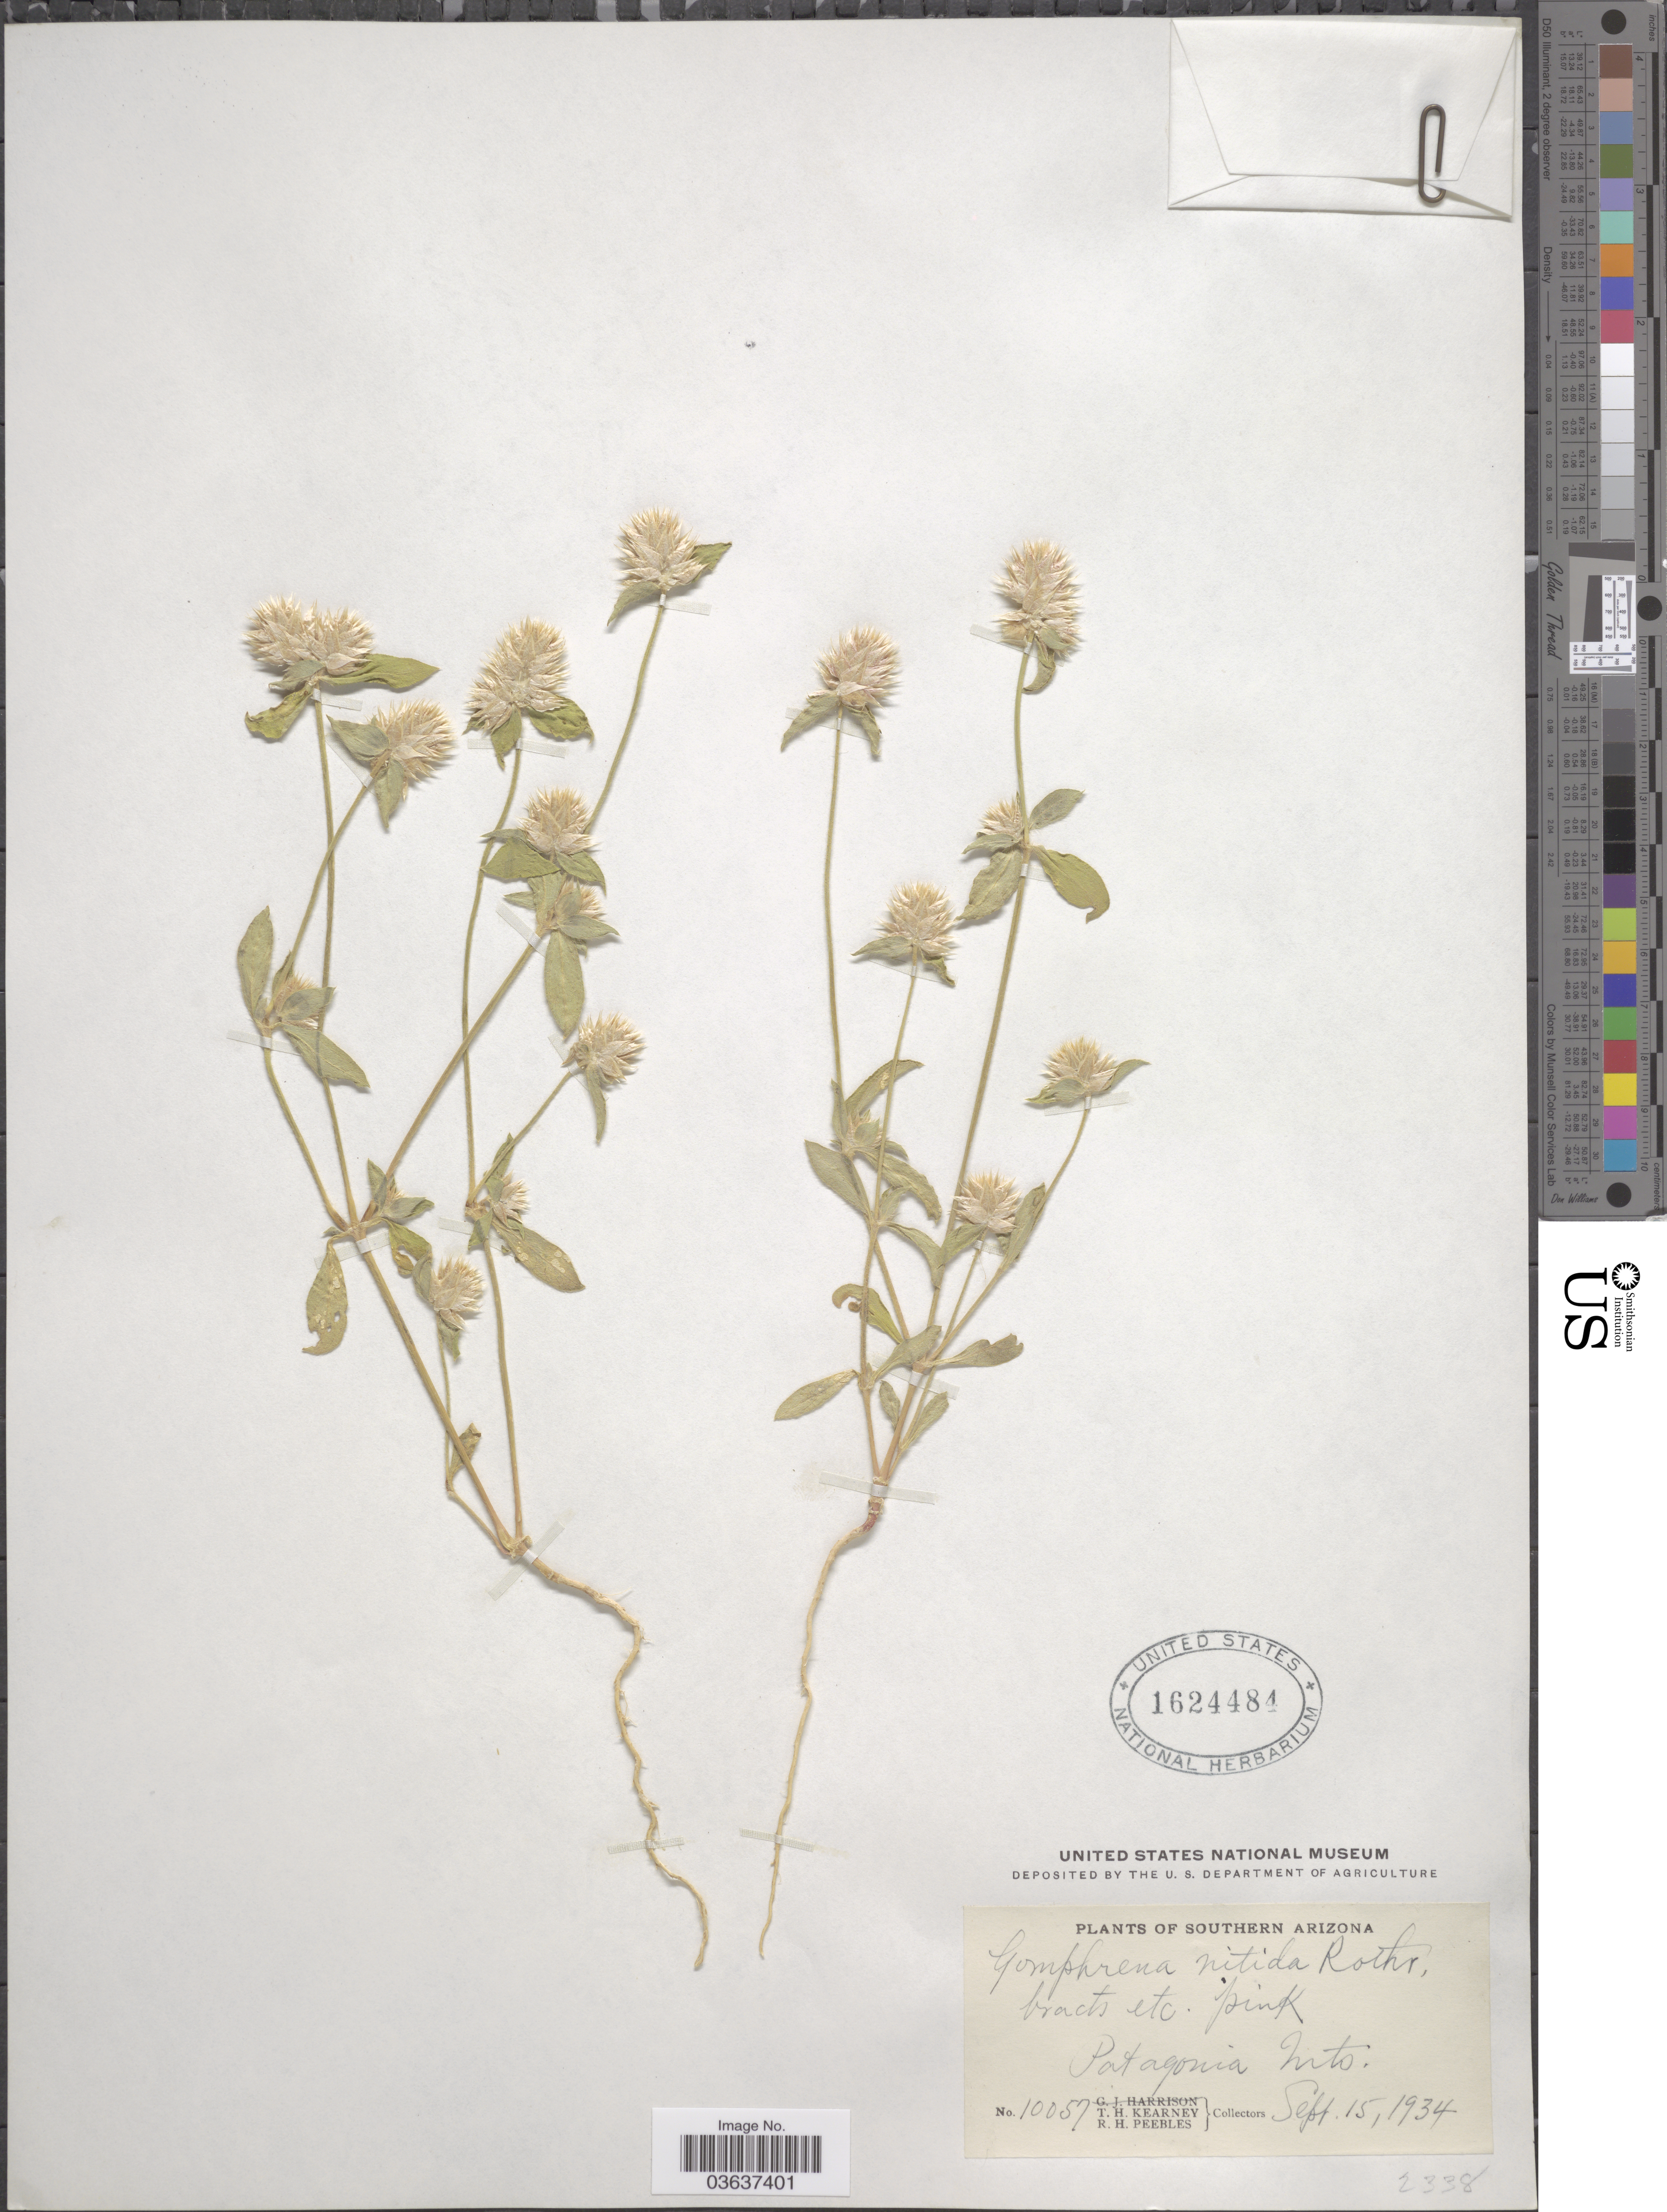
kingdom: Plantae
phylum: Tracheophyta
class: Magnoliopsida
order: Caryophyllales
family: Amaranthaceae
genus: Gomphrena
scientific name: Gomphrena nitida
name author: Rothr.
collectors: T. H. Kearney & R. H. Peebles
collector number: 10057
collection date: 1934-09-15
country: United States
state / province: Arizona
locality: Southern Arizona. Patagonia Mts.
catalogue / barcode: US 1624484